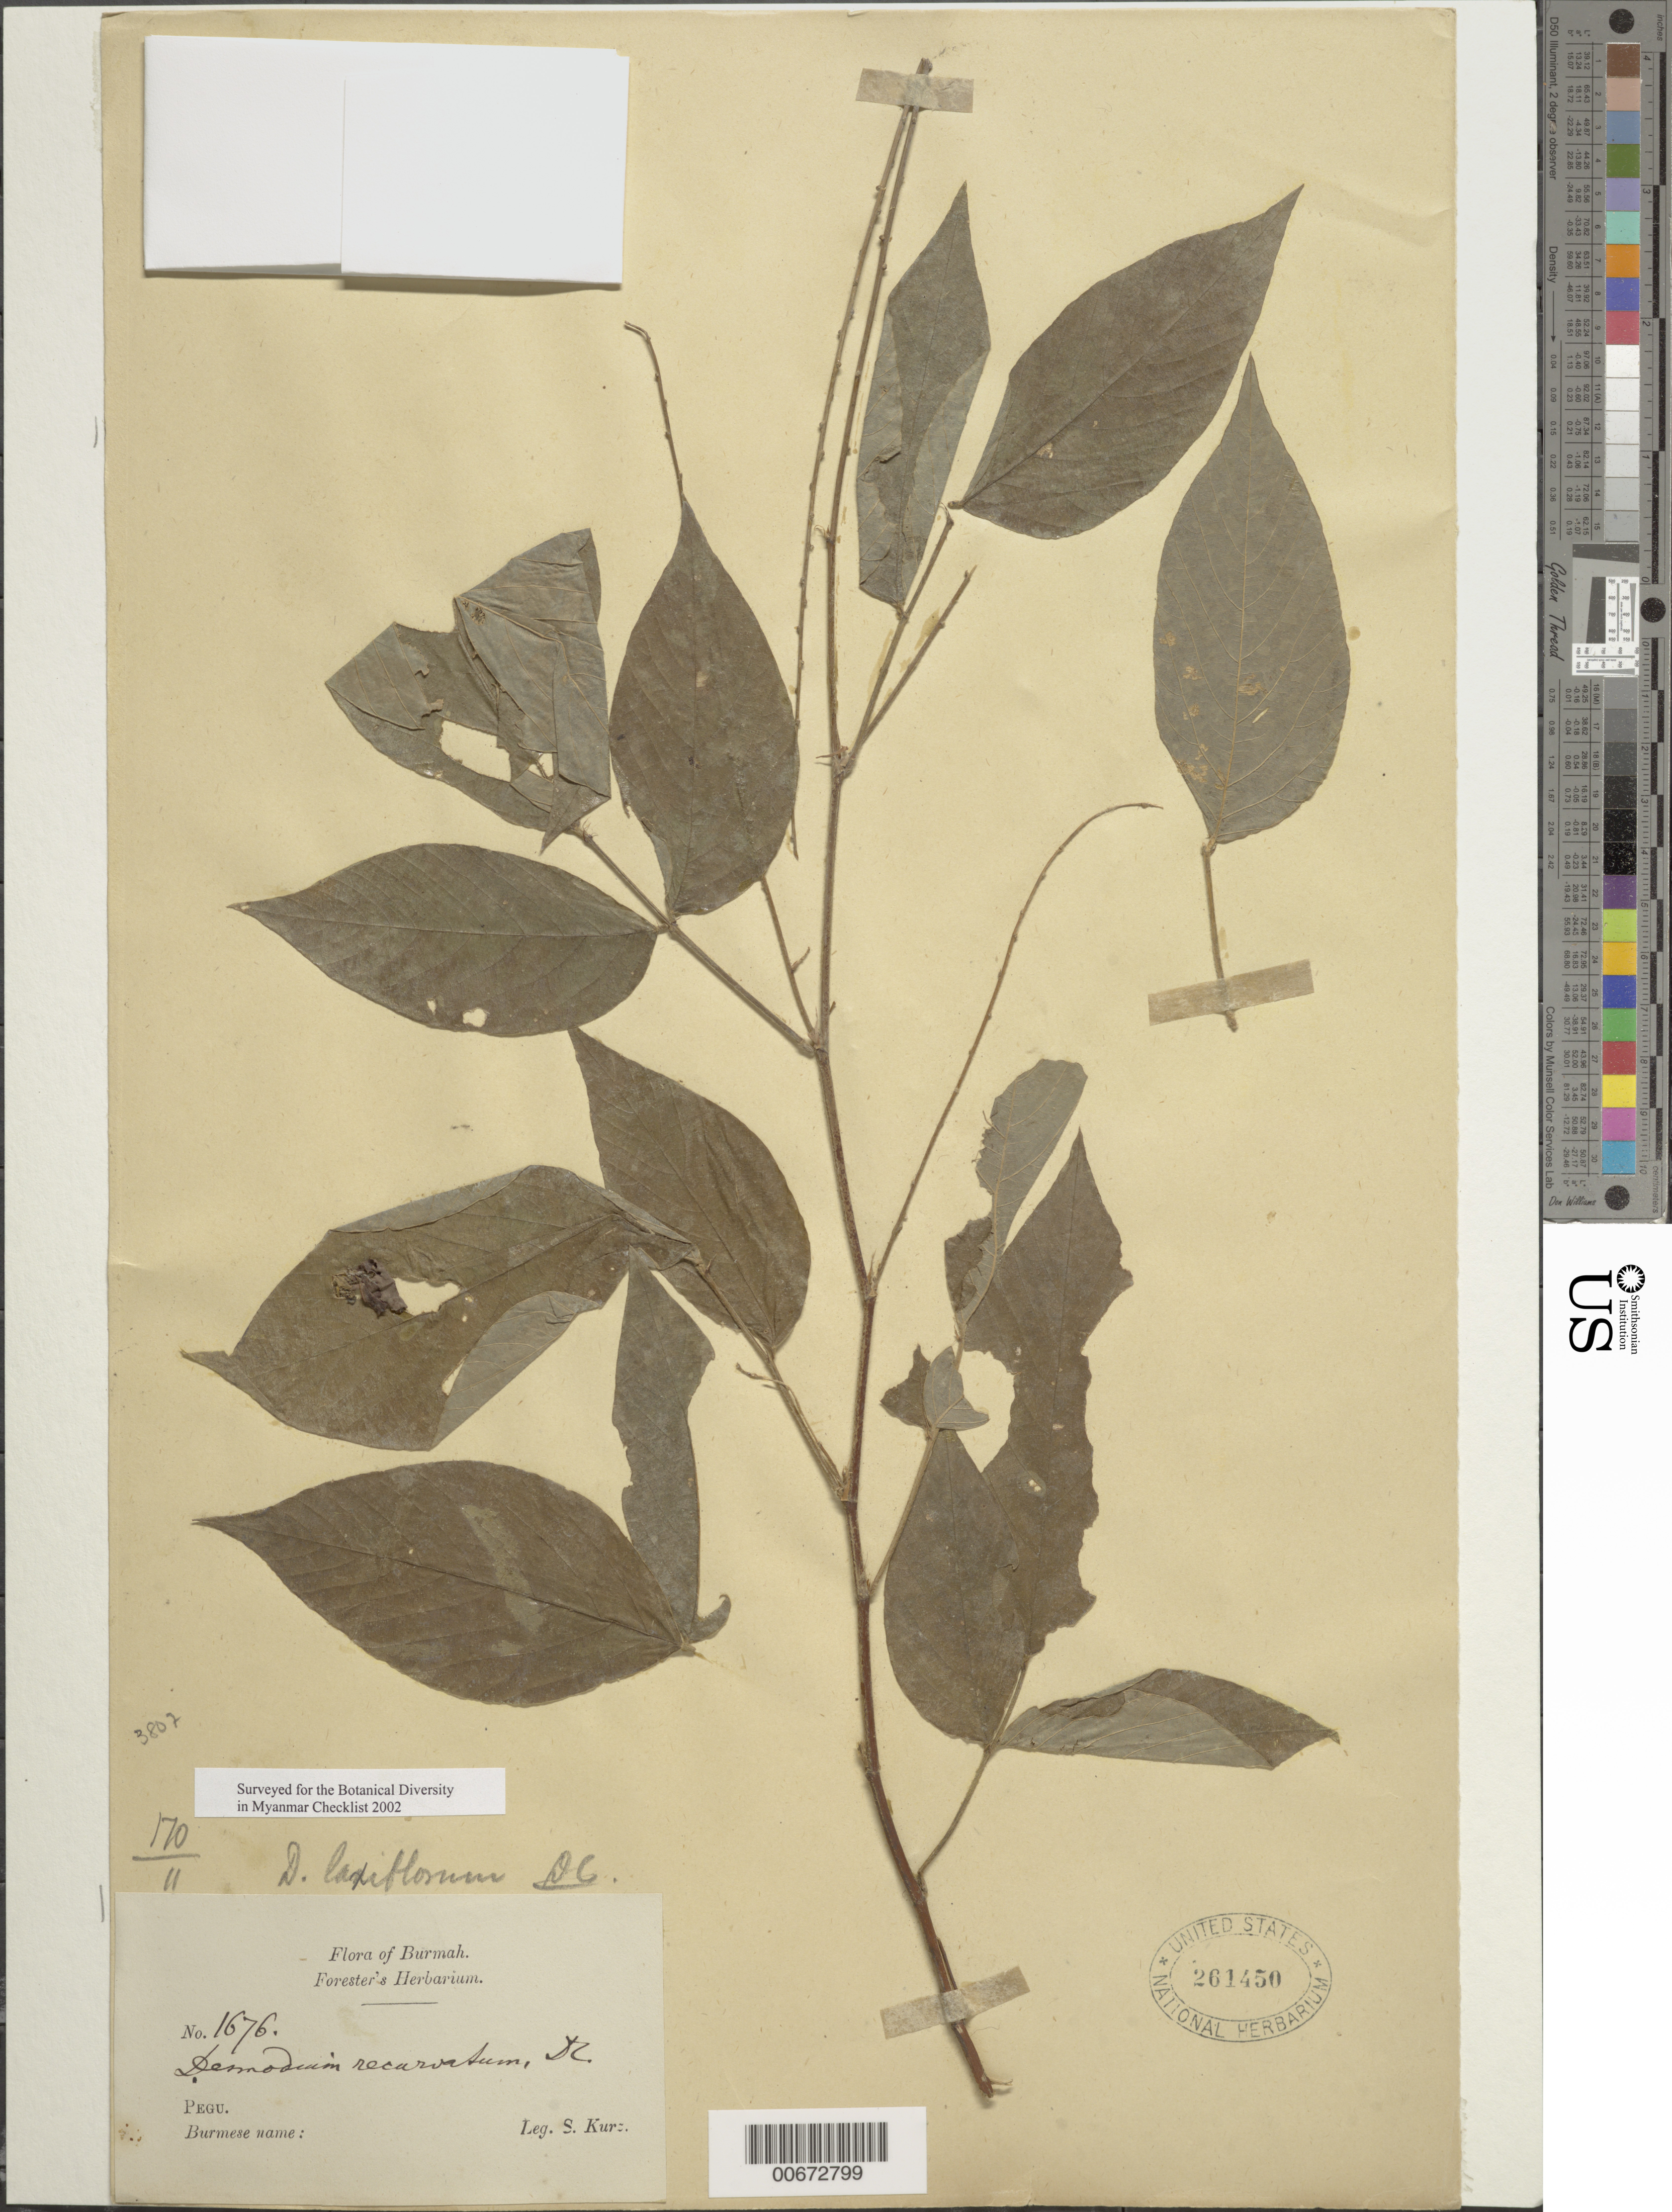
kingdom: Plantae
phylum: Tracheophyta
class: Magnoliopsida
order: Fabales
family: Fabaceae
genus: Desmodium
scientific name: Desmodium laxiflorum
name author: DC.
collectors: S. Kurz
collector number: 1676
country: Myanmar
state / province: Bago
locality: Pegu..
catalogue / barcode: US 261450